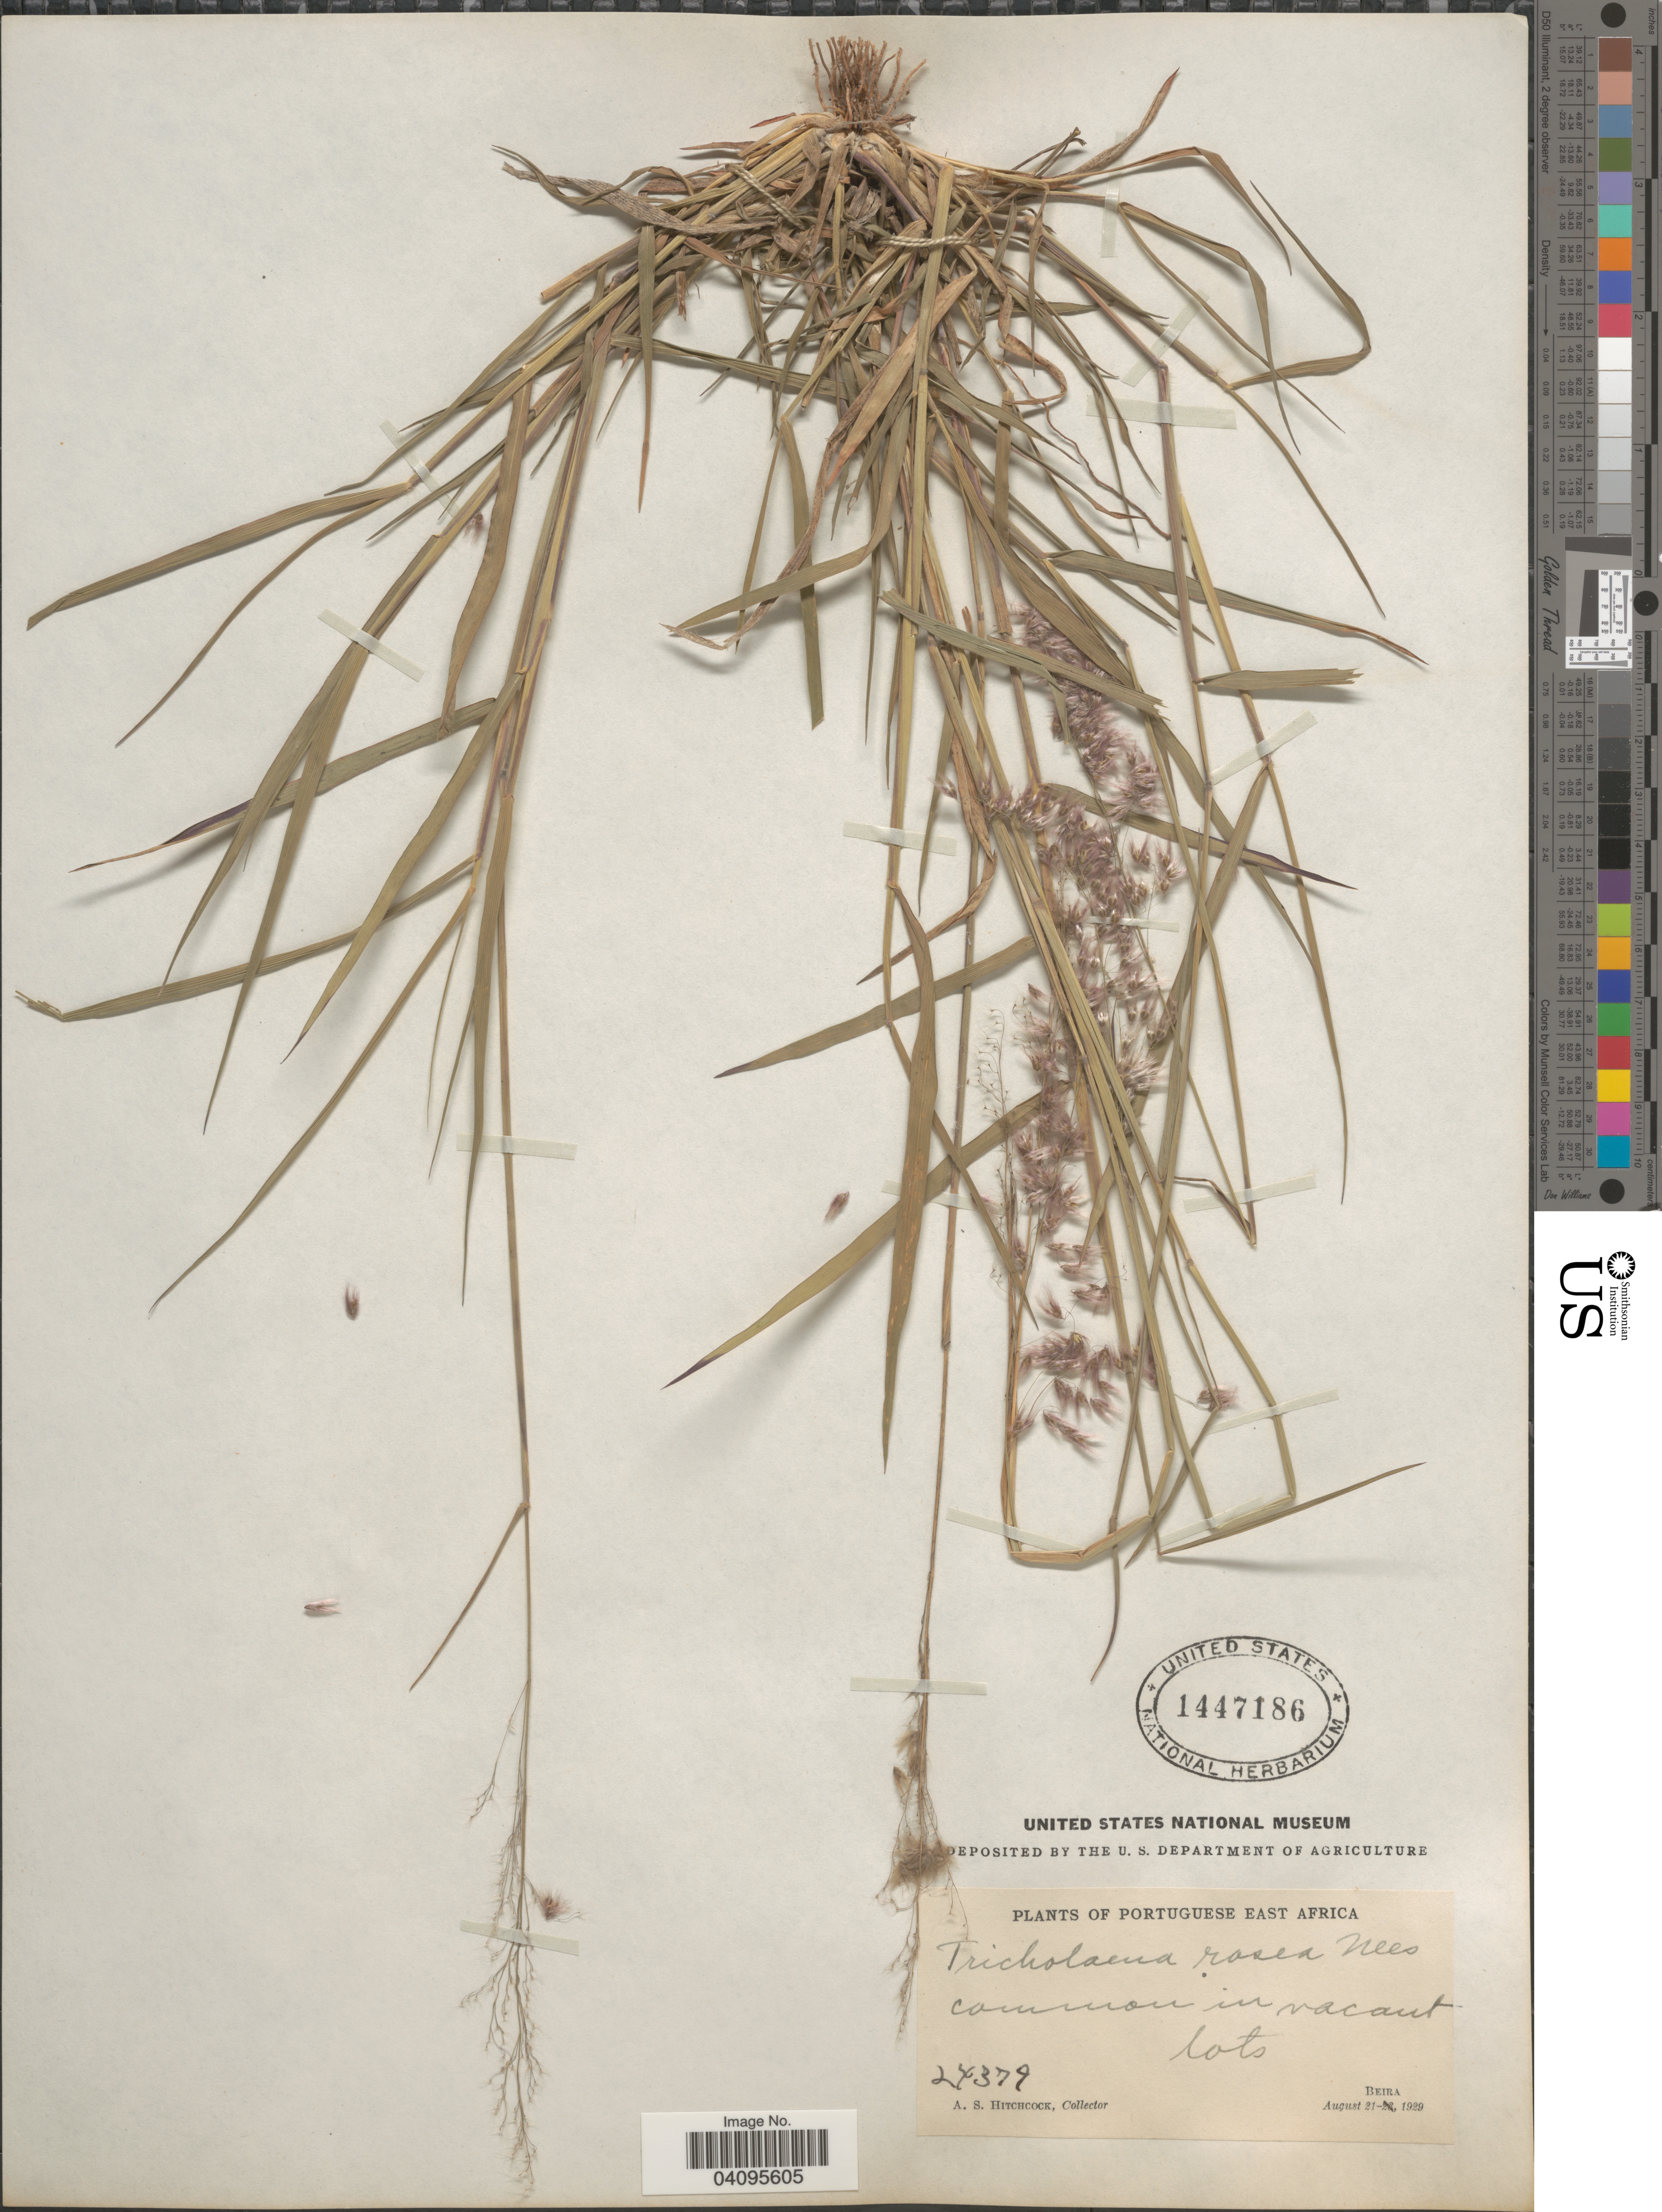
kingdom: Plantae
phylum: Tracheophyta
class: Liliopsida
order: Poales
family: Poaceae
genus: Melinis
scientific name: Melinis repens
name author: (Willd.) Zizka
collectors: A. S. Hitchcock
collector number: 24379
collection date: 1929-08-21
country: Mozambique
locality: Portuguese East Africa. Beira.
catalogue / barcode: US 1447186